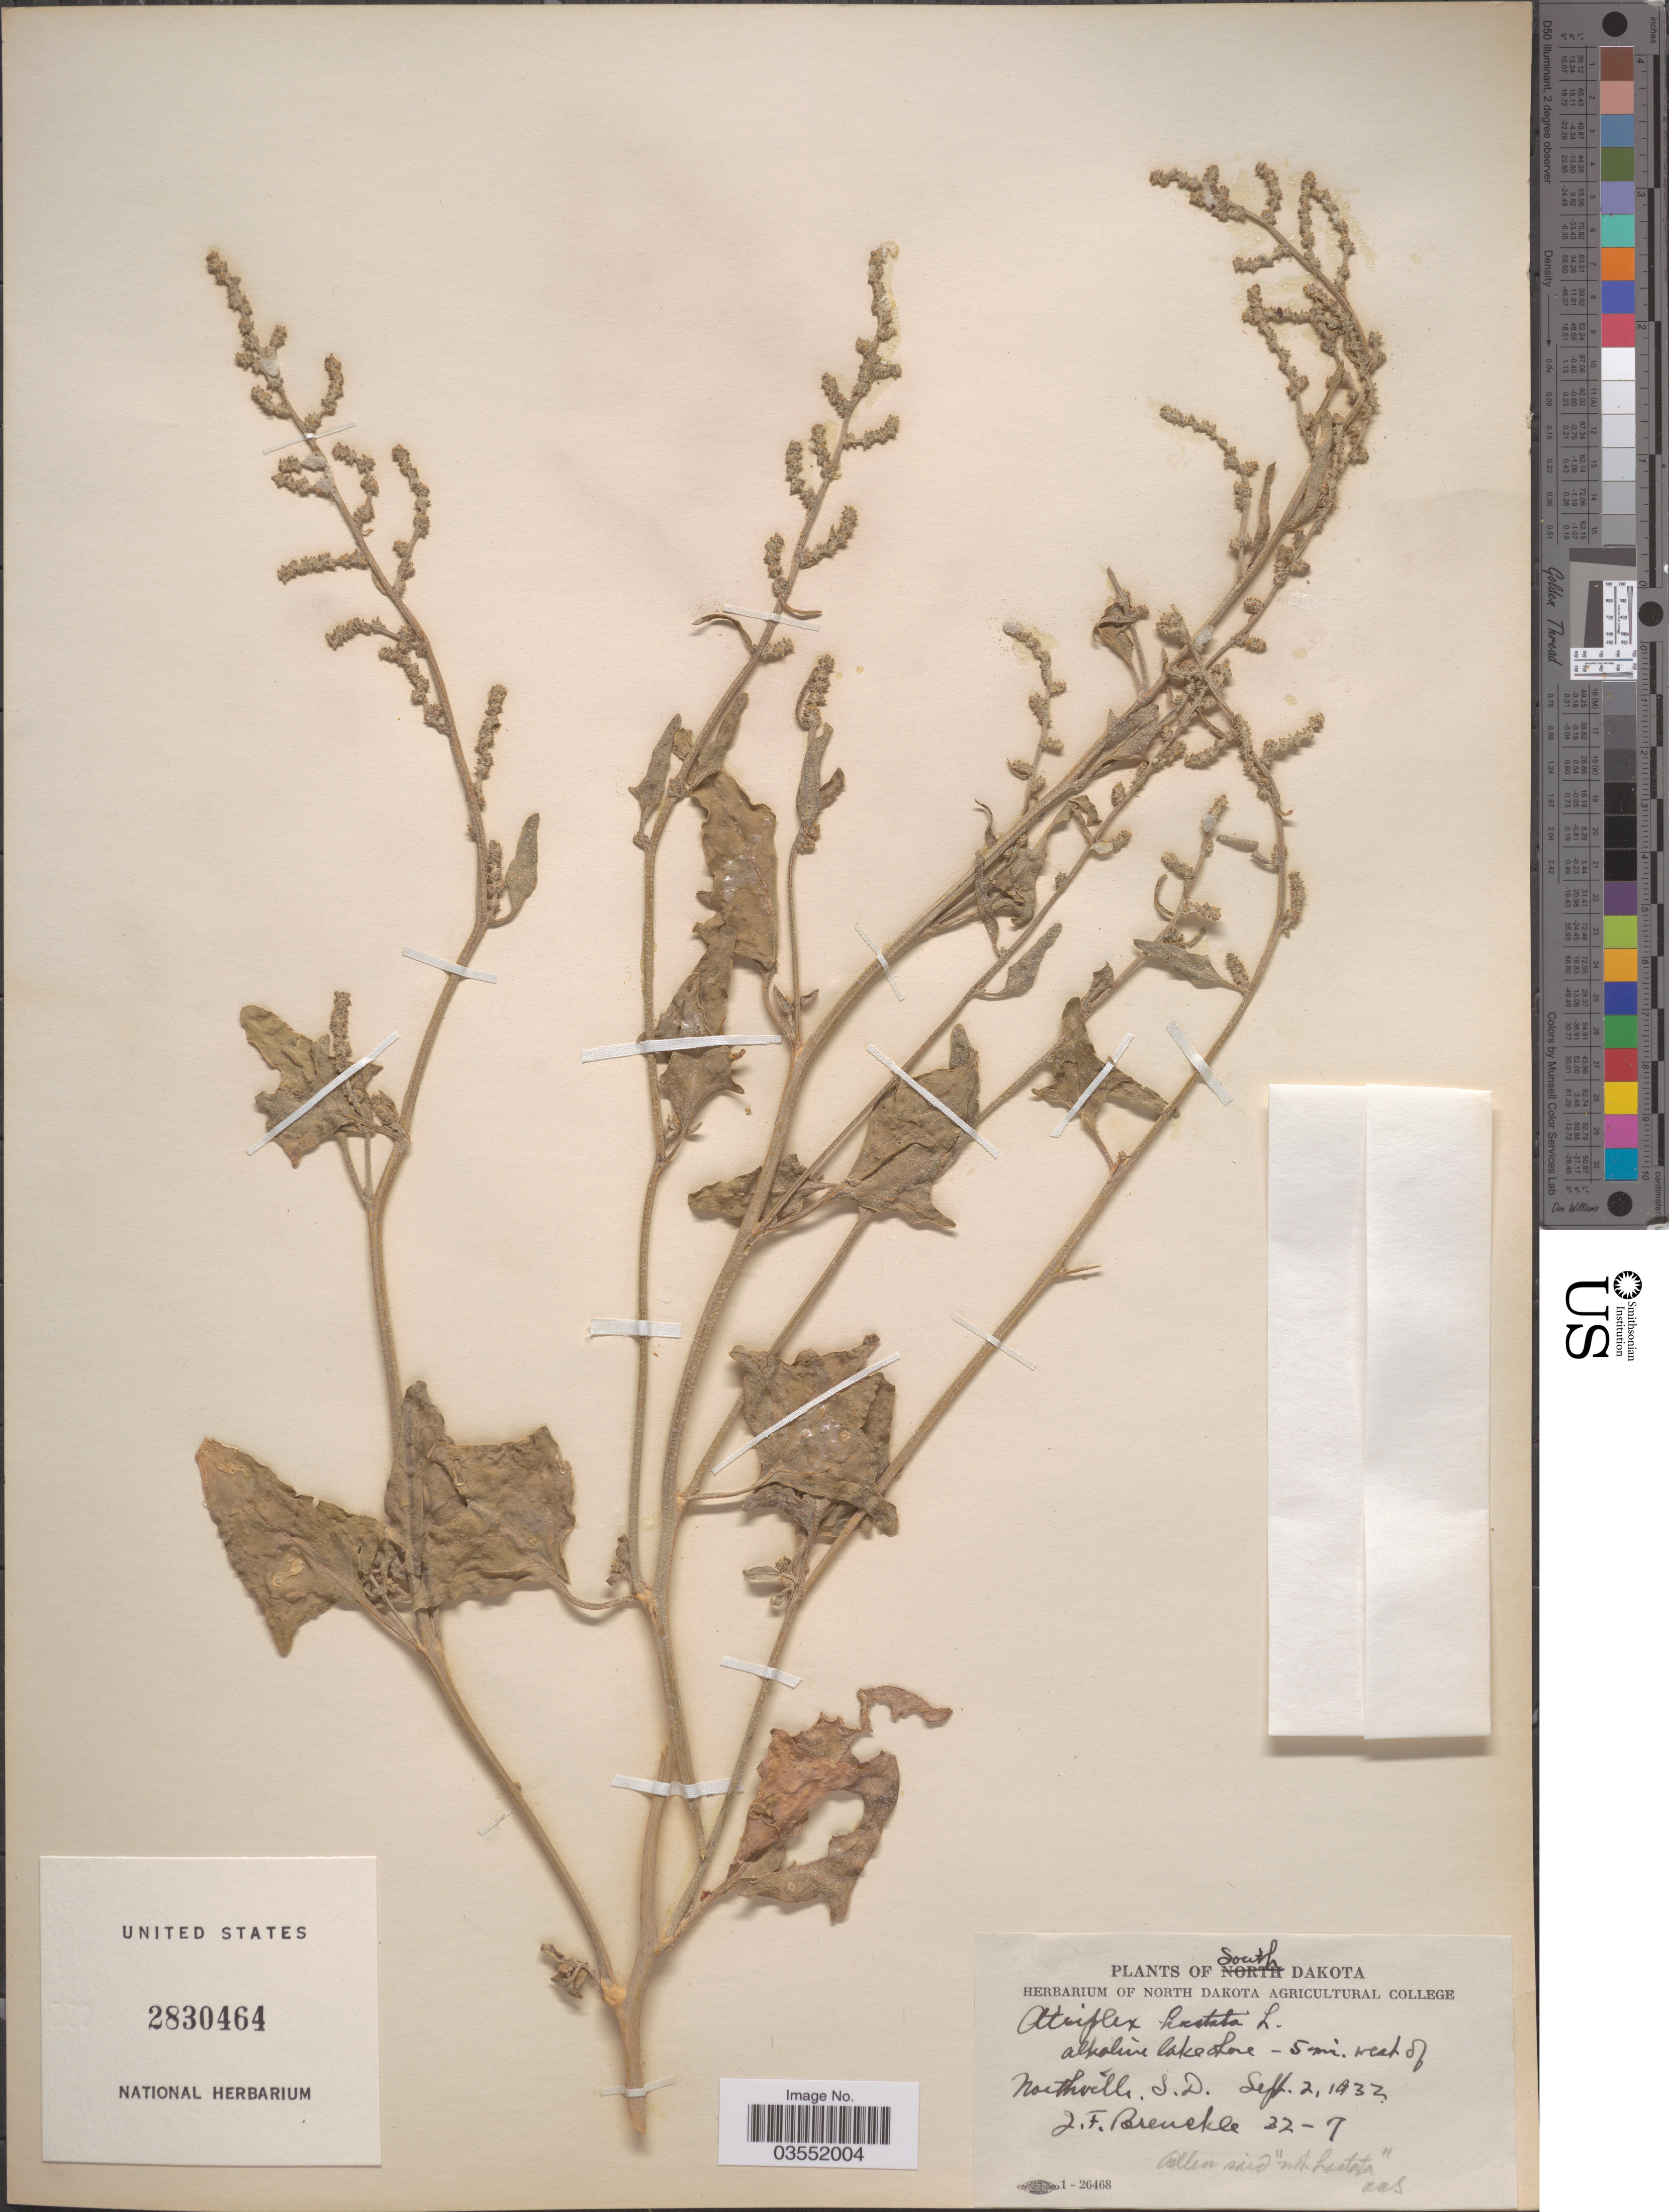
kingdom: Plantae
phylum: Tracheophyta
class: Magnoliopsida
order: Caryophyllales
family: Amaranthaceae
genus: Atriplex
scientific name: Atriplex hastata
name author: L.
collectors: J. Brenckle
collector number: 32-7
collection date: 1932-09-02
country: United States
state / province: South Dakota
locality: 5 mi. west of Northville. S.D.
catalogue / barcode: US 2830464